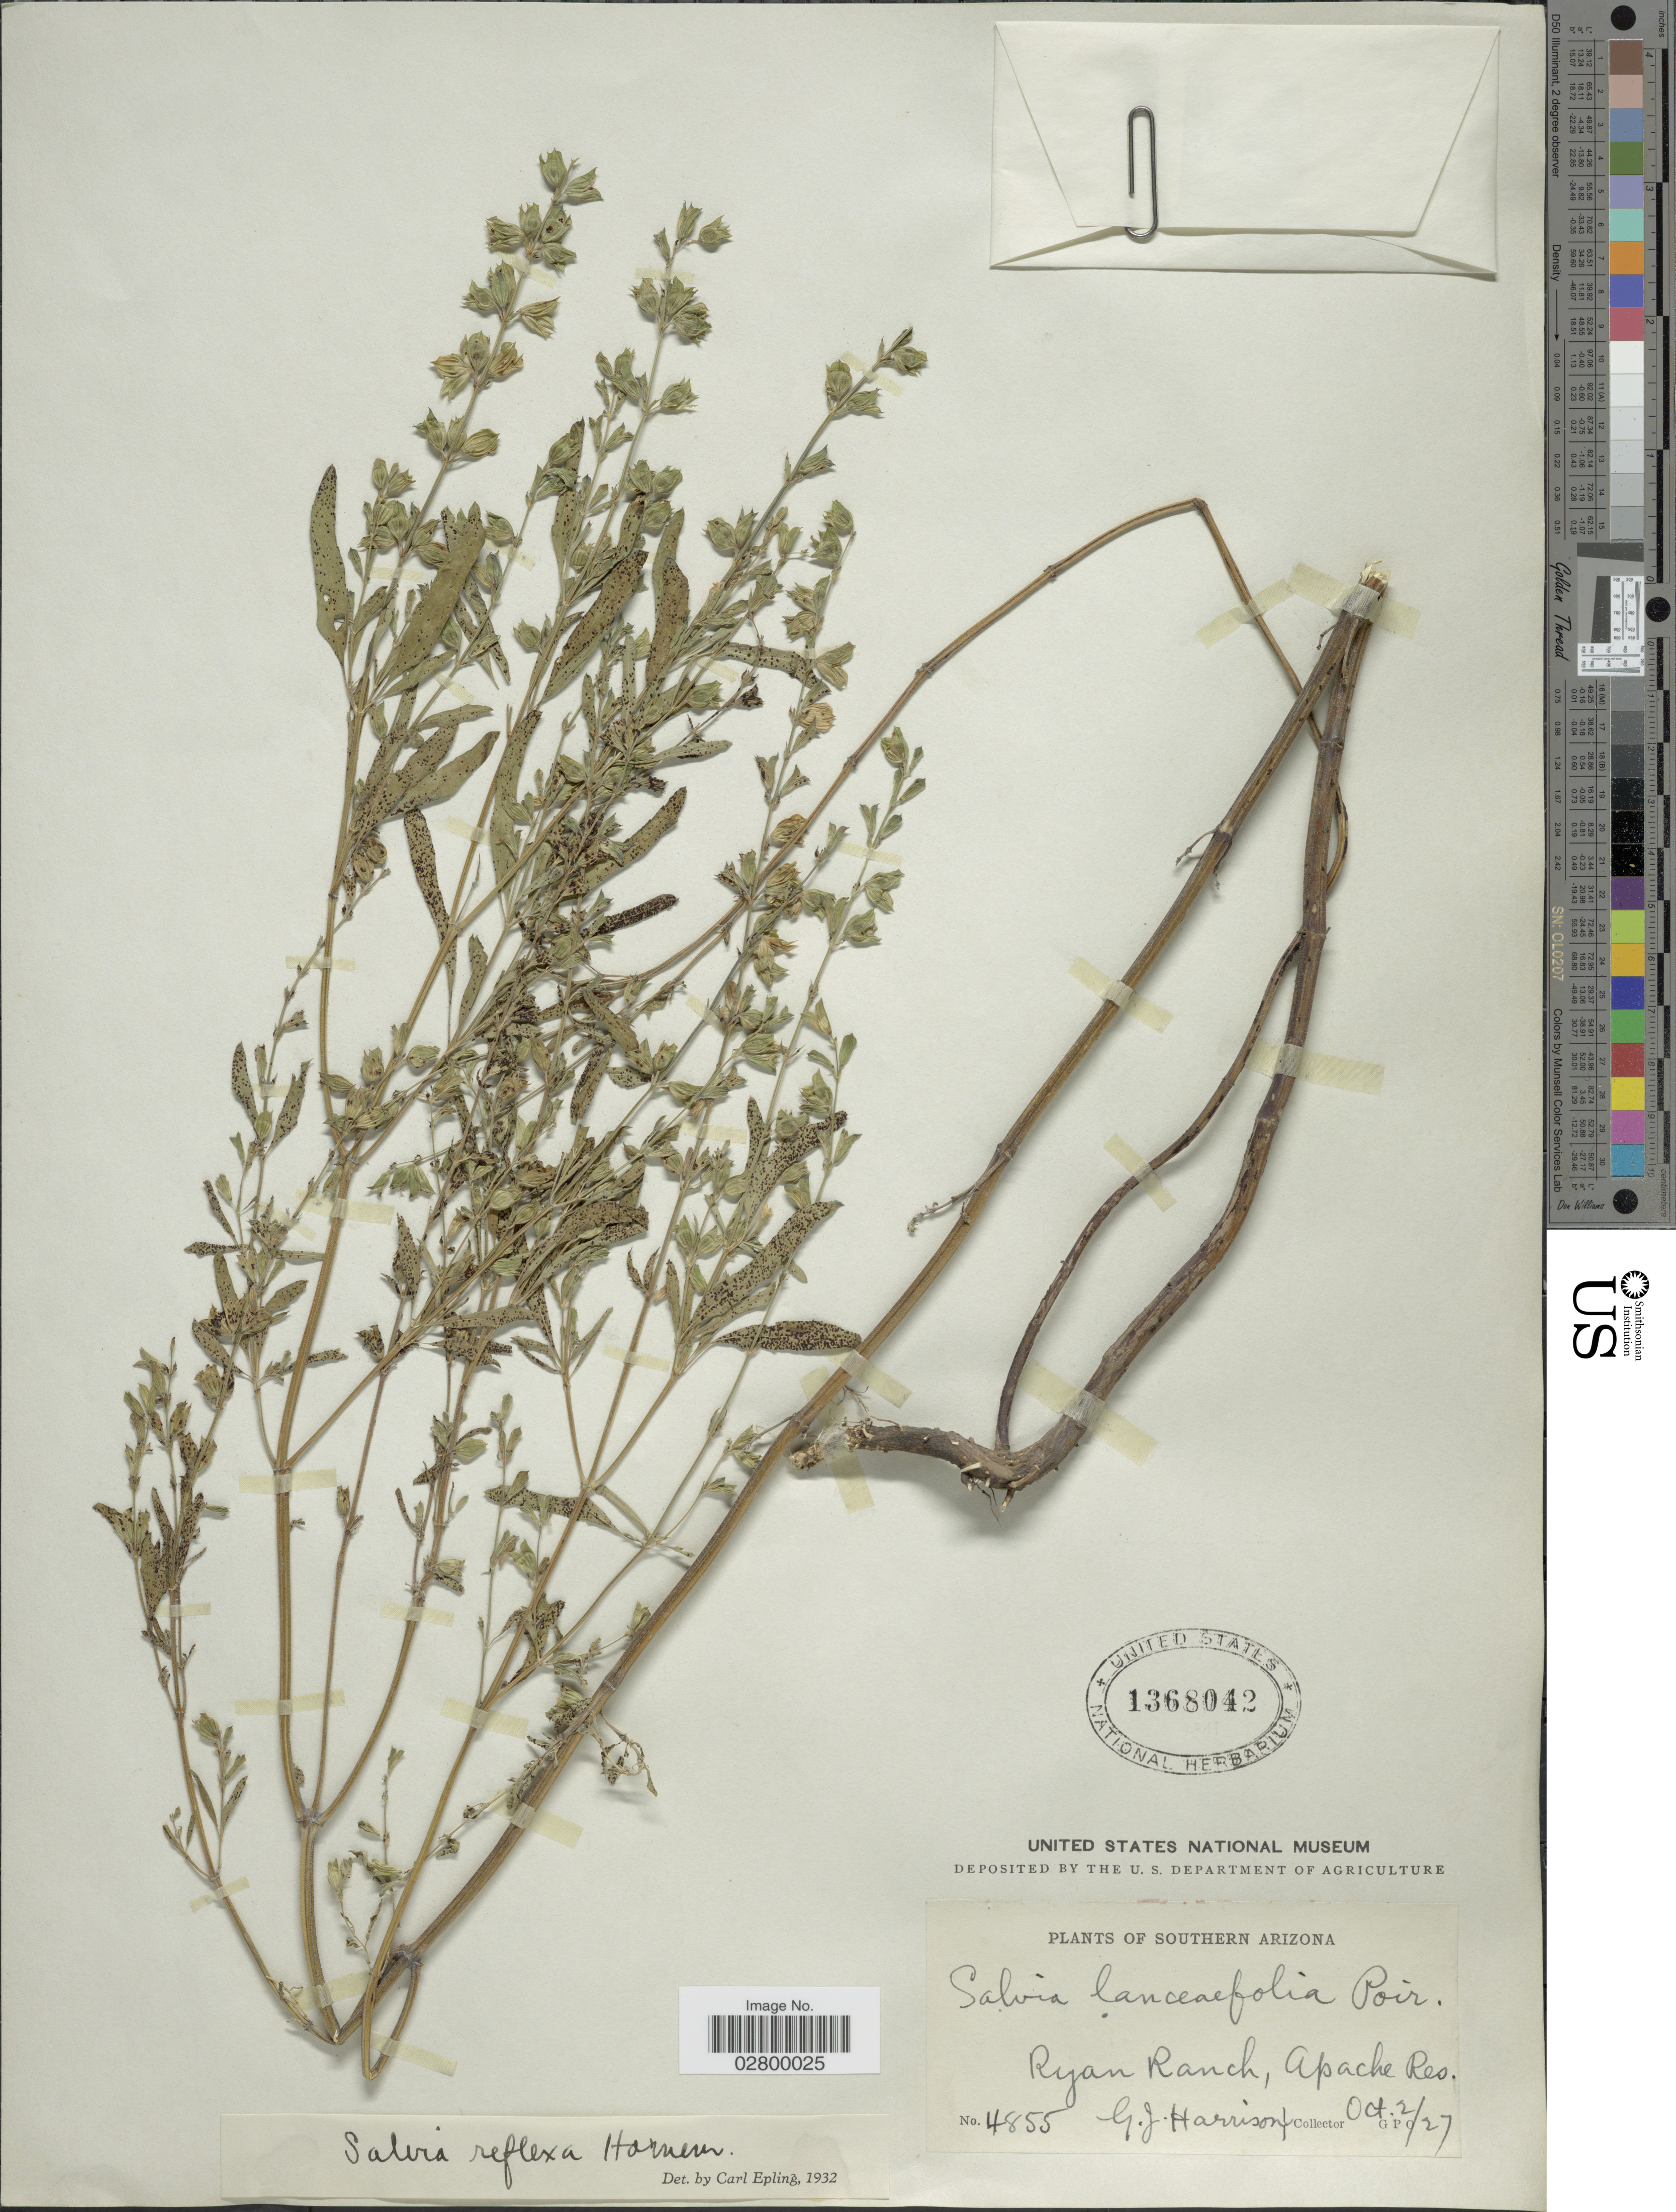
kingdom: Plantae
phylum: Tracheophyta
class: Magnoliopsida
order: Lamiales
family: Lamiaceae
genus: Salvia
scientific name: Salvia reflexa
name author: Hornem.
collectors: G. J. Harrison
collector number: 4855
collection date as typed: Transcribed d/m/y: 2/10/27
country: United States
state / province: Arizona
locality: Southern Arizona. Ryan Ranch, Apache Res.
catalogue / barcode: US 1368042